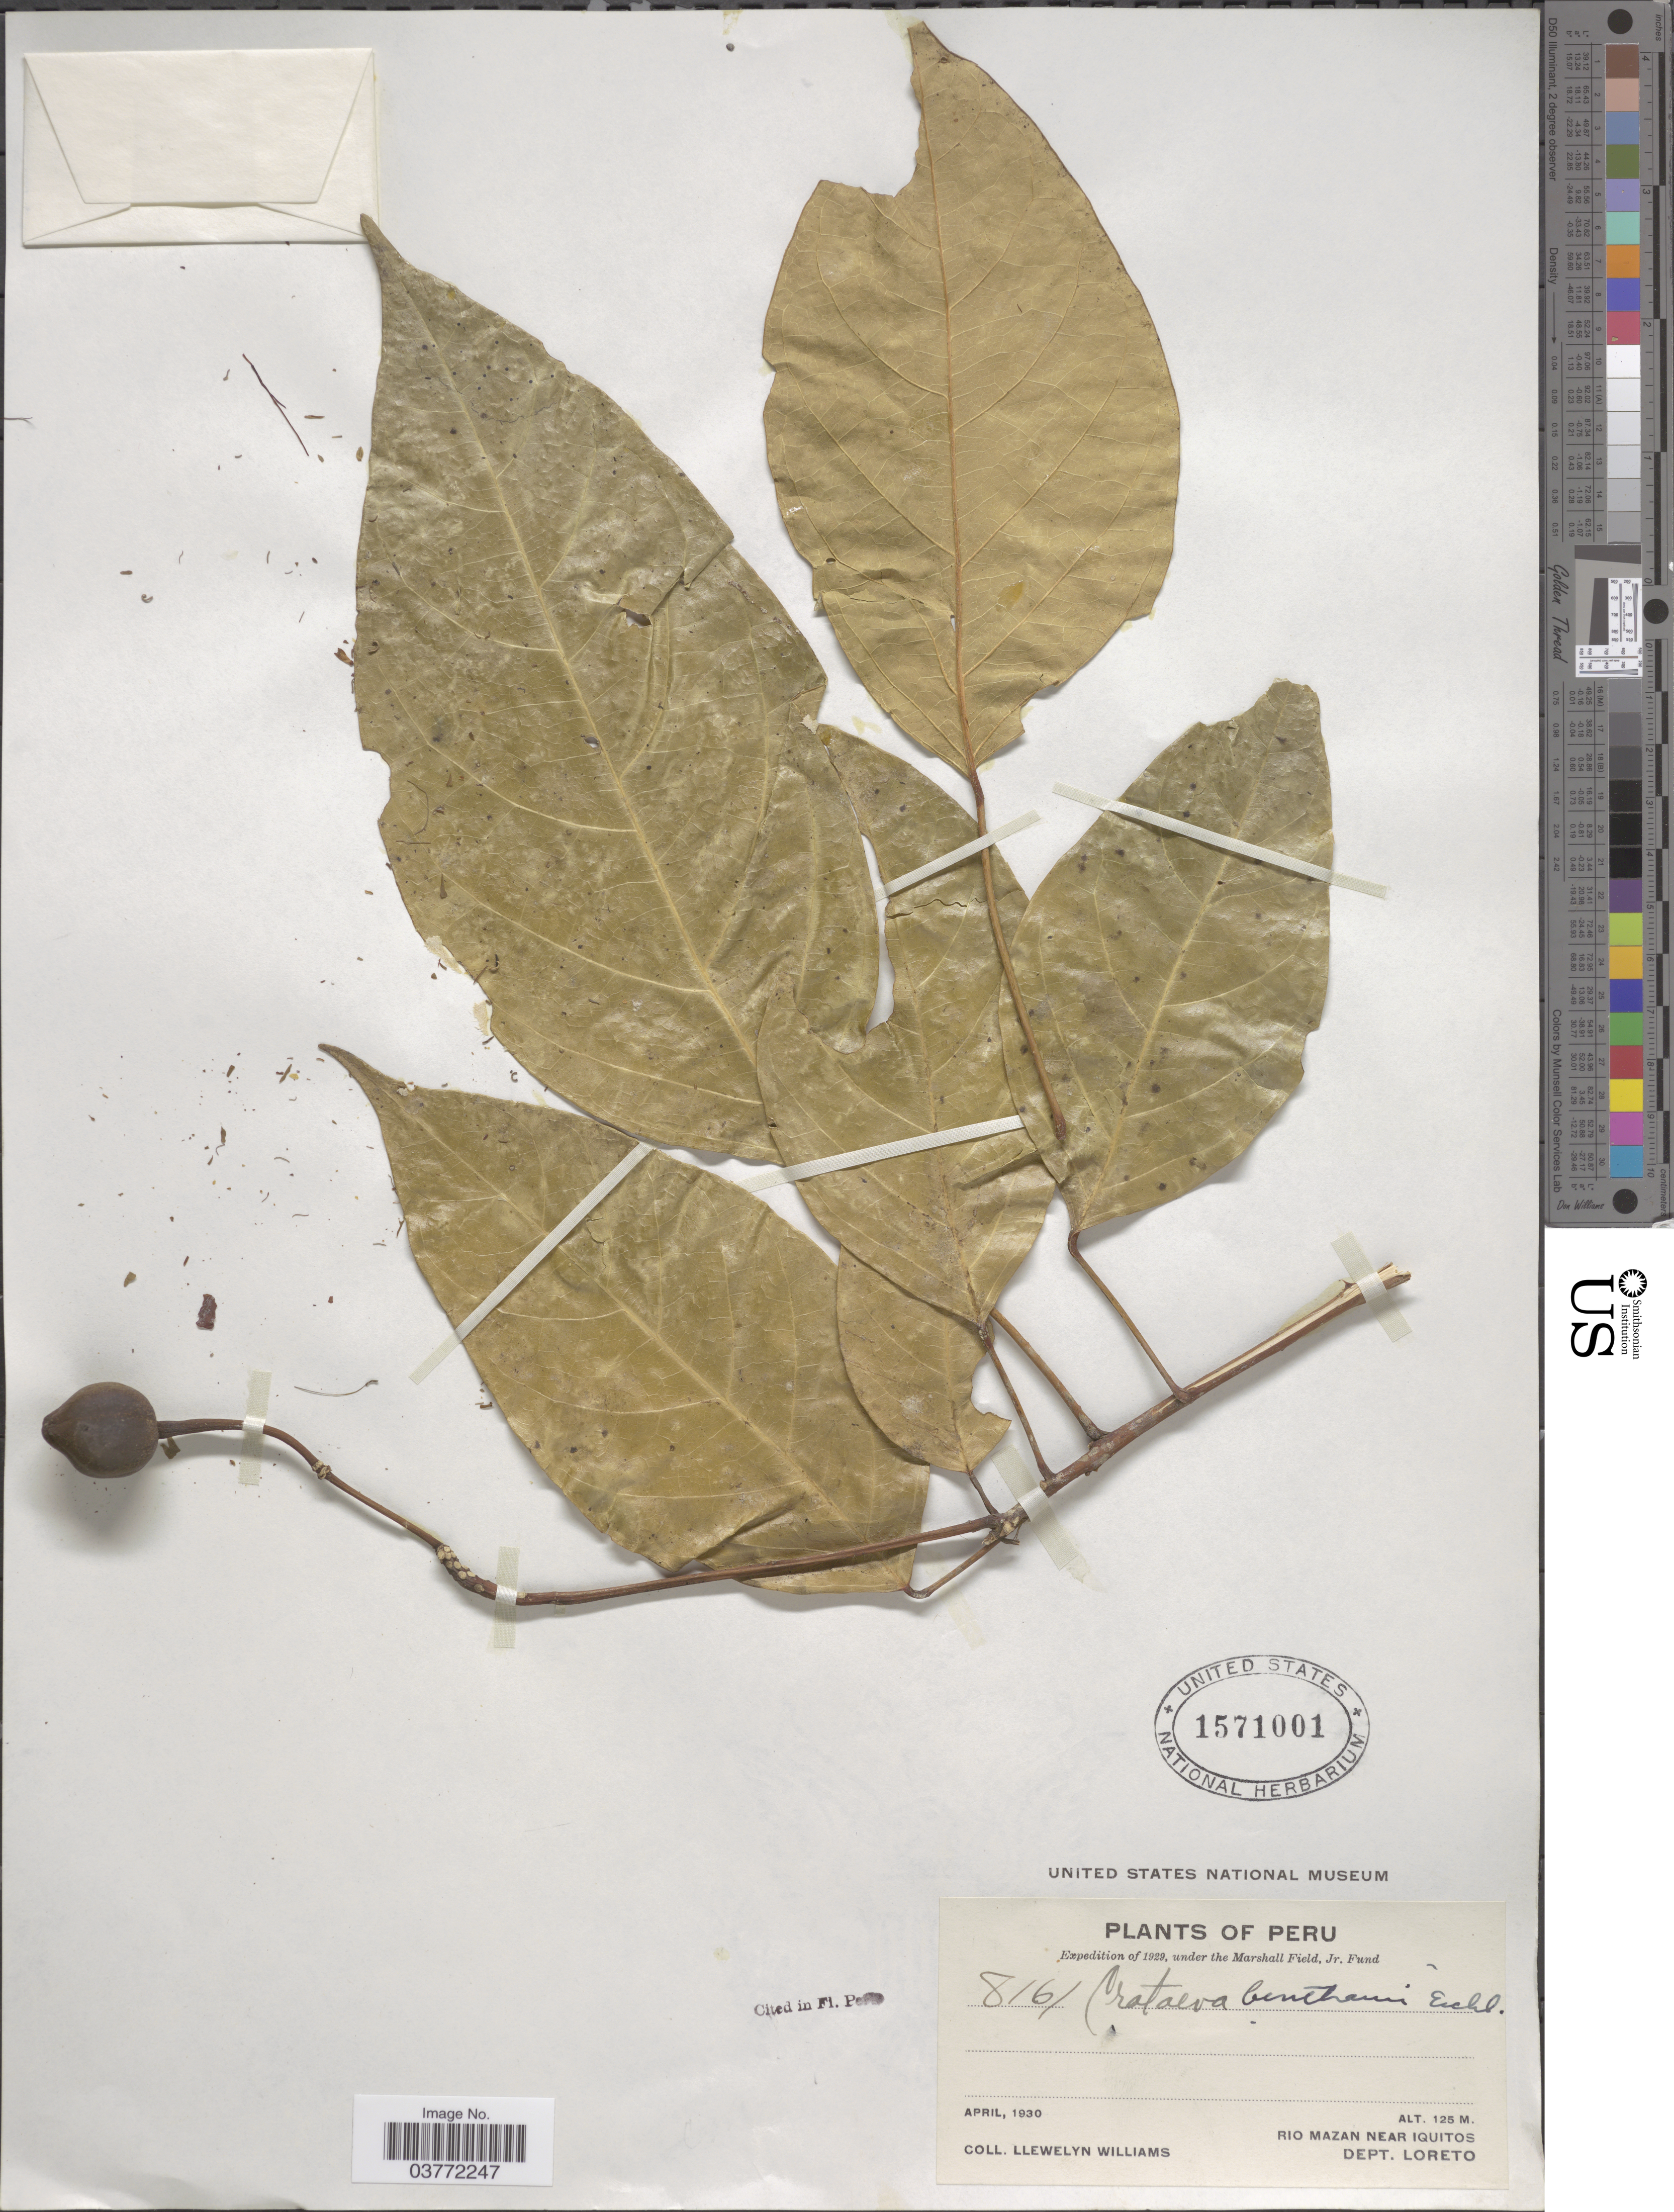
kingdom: Plantae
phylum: Tracheophyta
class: Magnoliopsida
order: Brassicales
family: Capparaceae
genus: Crateva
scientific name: Crateva benthamii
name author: Eichler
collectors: Ll. Williams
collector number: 8161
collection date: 1930-04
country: Peru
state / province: Loreto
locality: Rio Mazan near Iquitos. Dept. Loreto.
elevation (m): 125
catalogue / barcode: US 1571001